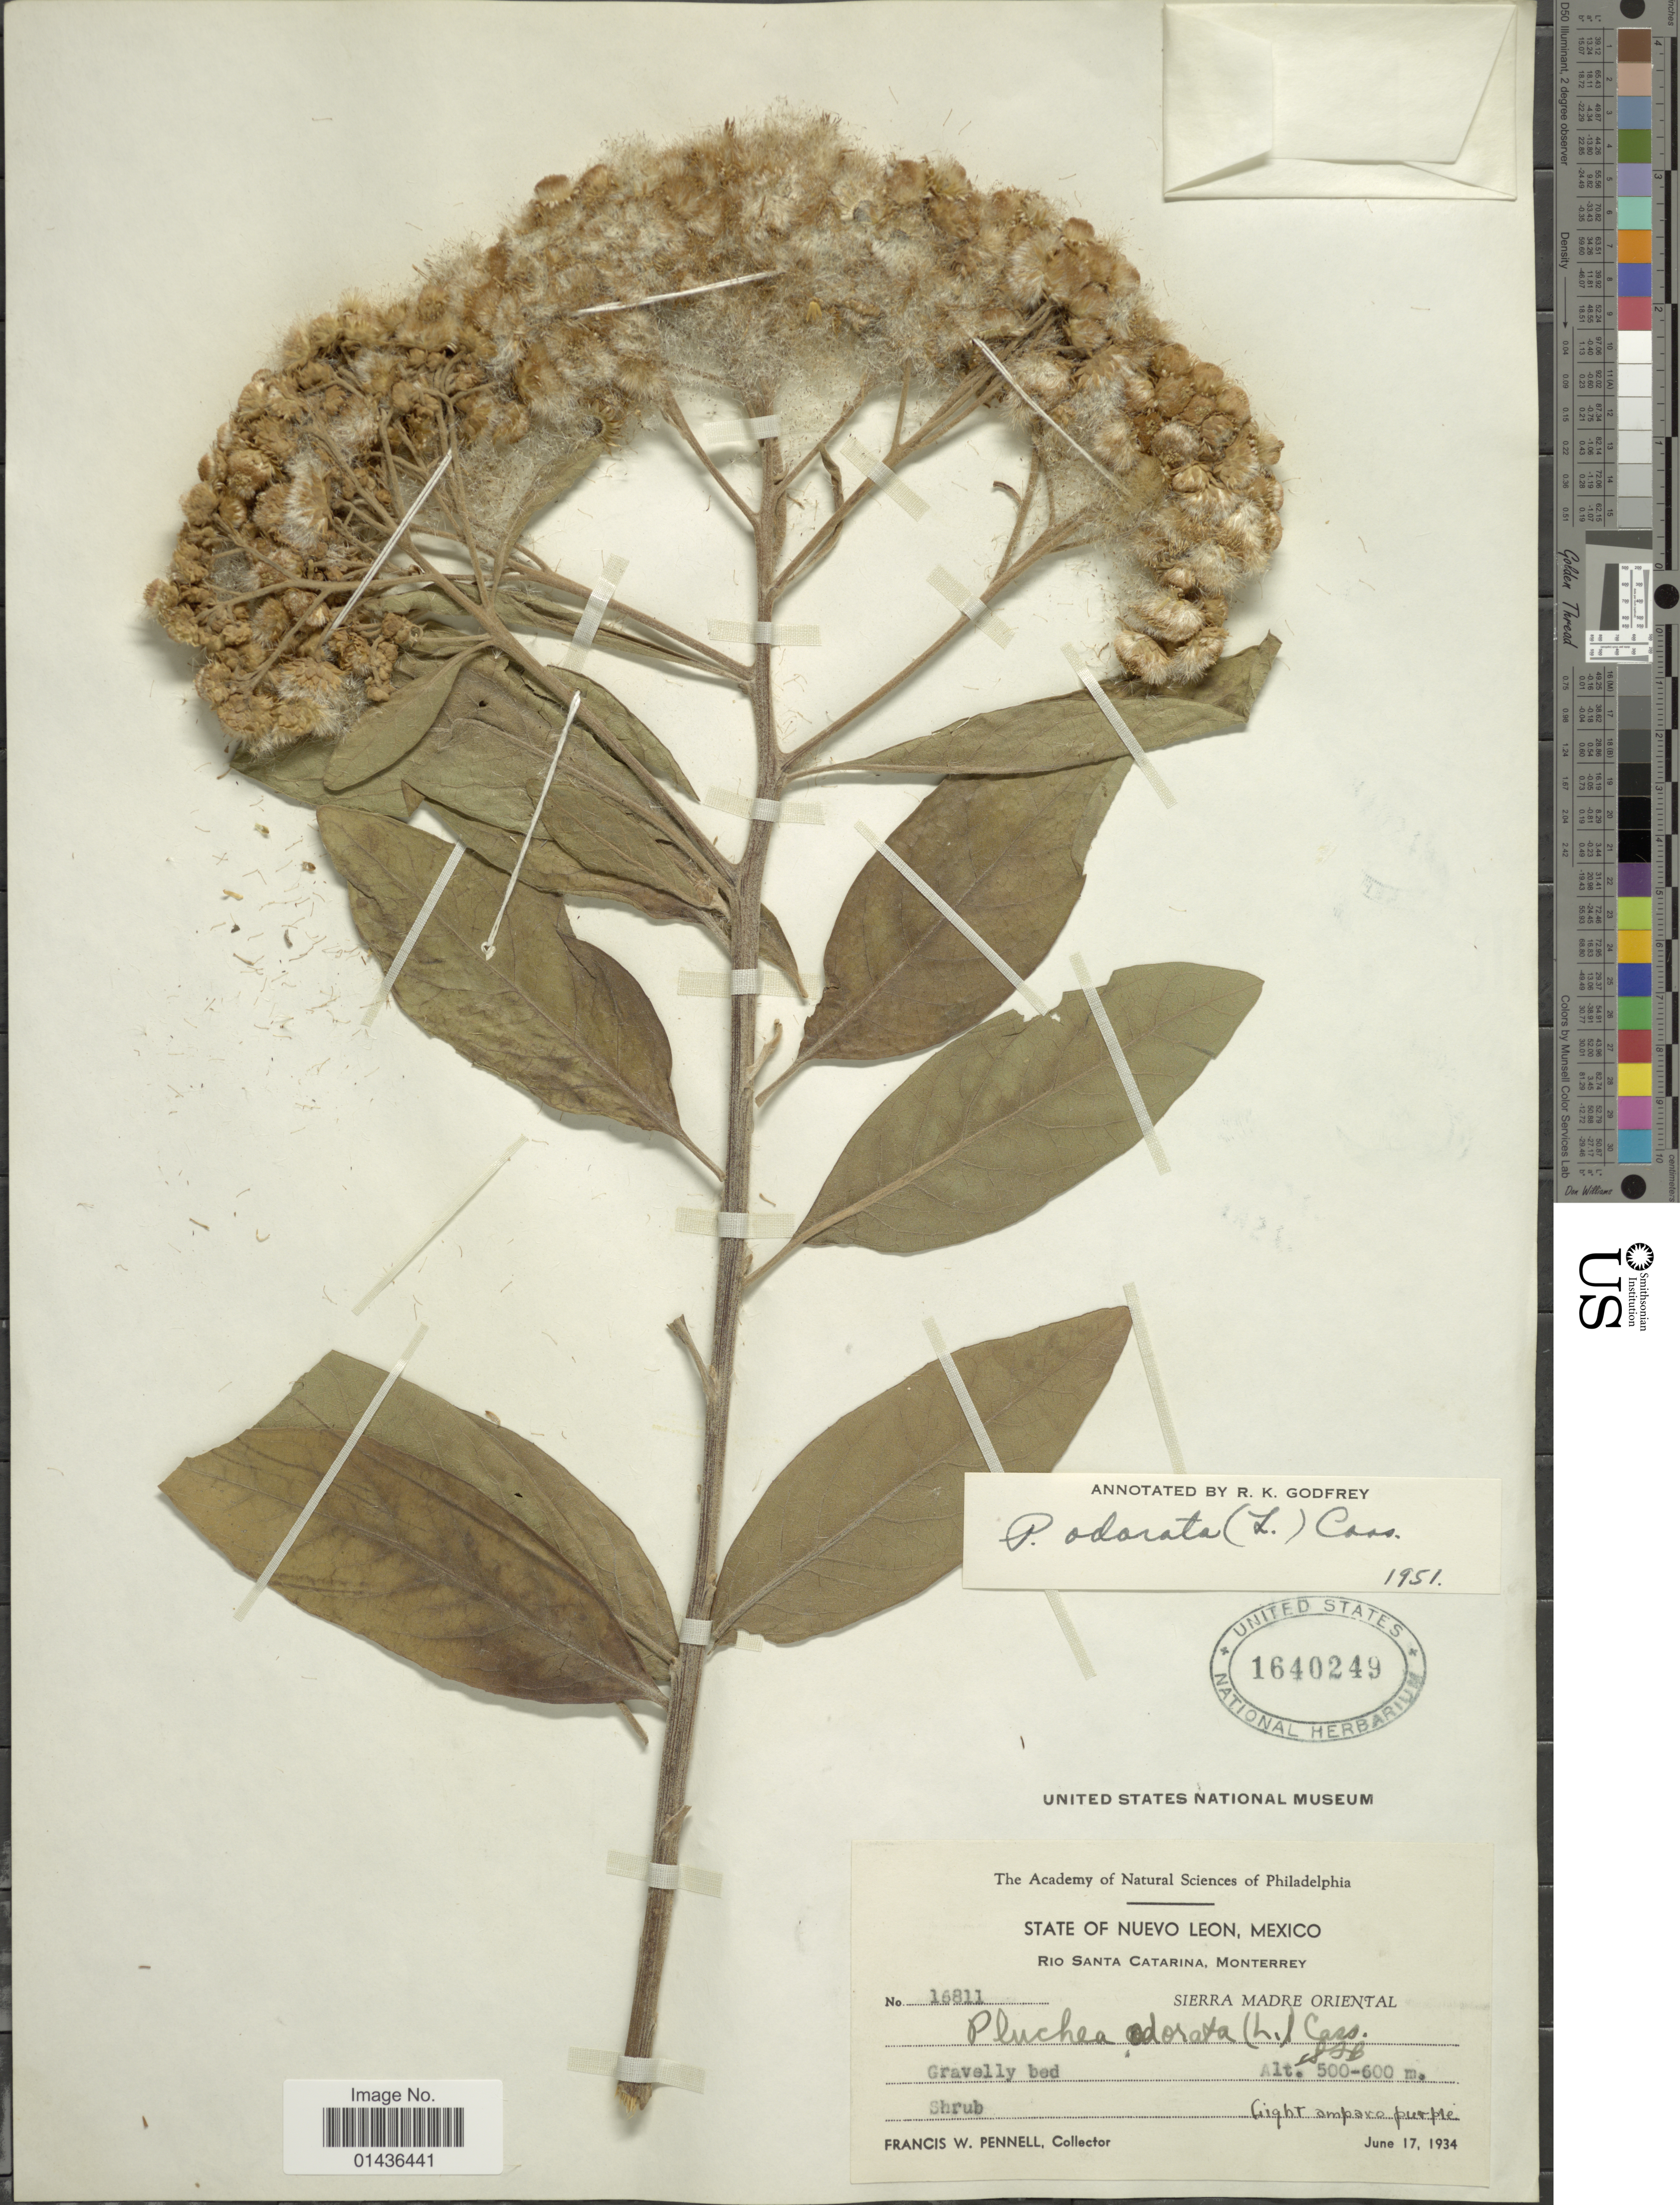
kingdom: Plantae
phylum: Tracheophyta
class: Magnoliopsida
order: Asterales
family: Asteraceae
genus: Pluchea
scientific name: Pluchea carolinensis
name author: (Jacq.) D. Don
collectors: F. W. Pennell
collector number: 16811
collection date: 1934-06-17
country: Mexico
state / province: Nuevo León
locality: Rio Santa Catarina, Monterrey,Sierra Madre Oriental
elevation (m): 500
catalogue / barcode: US 1640249